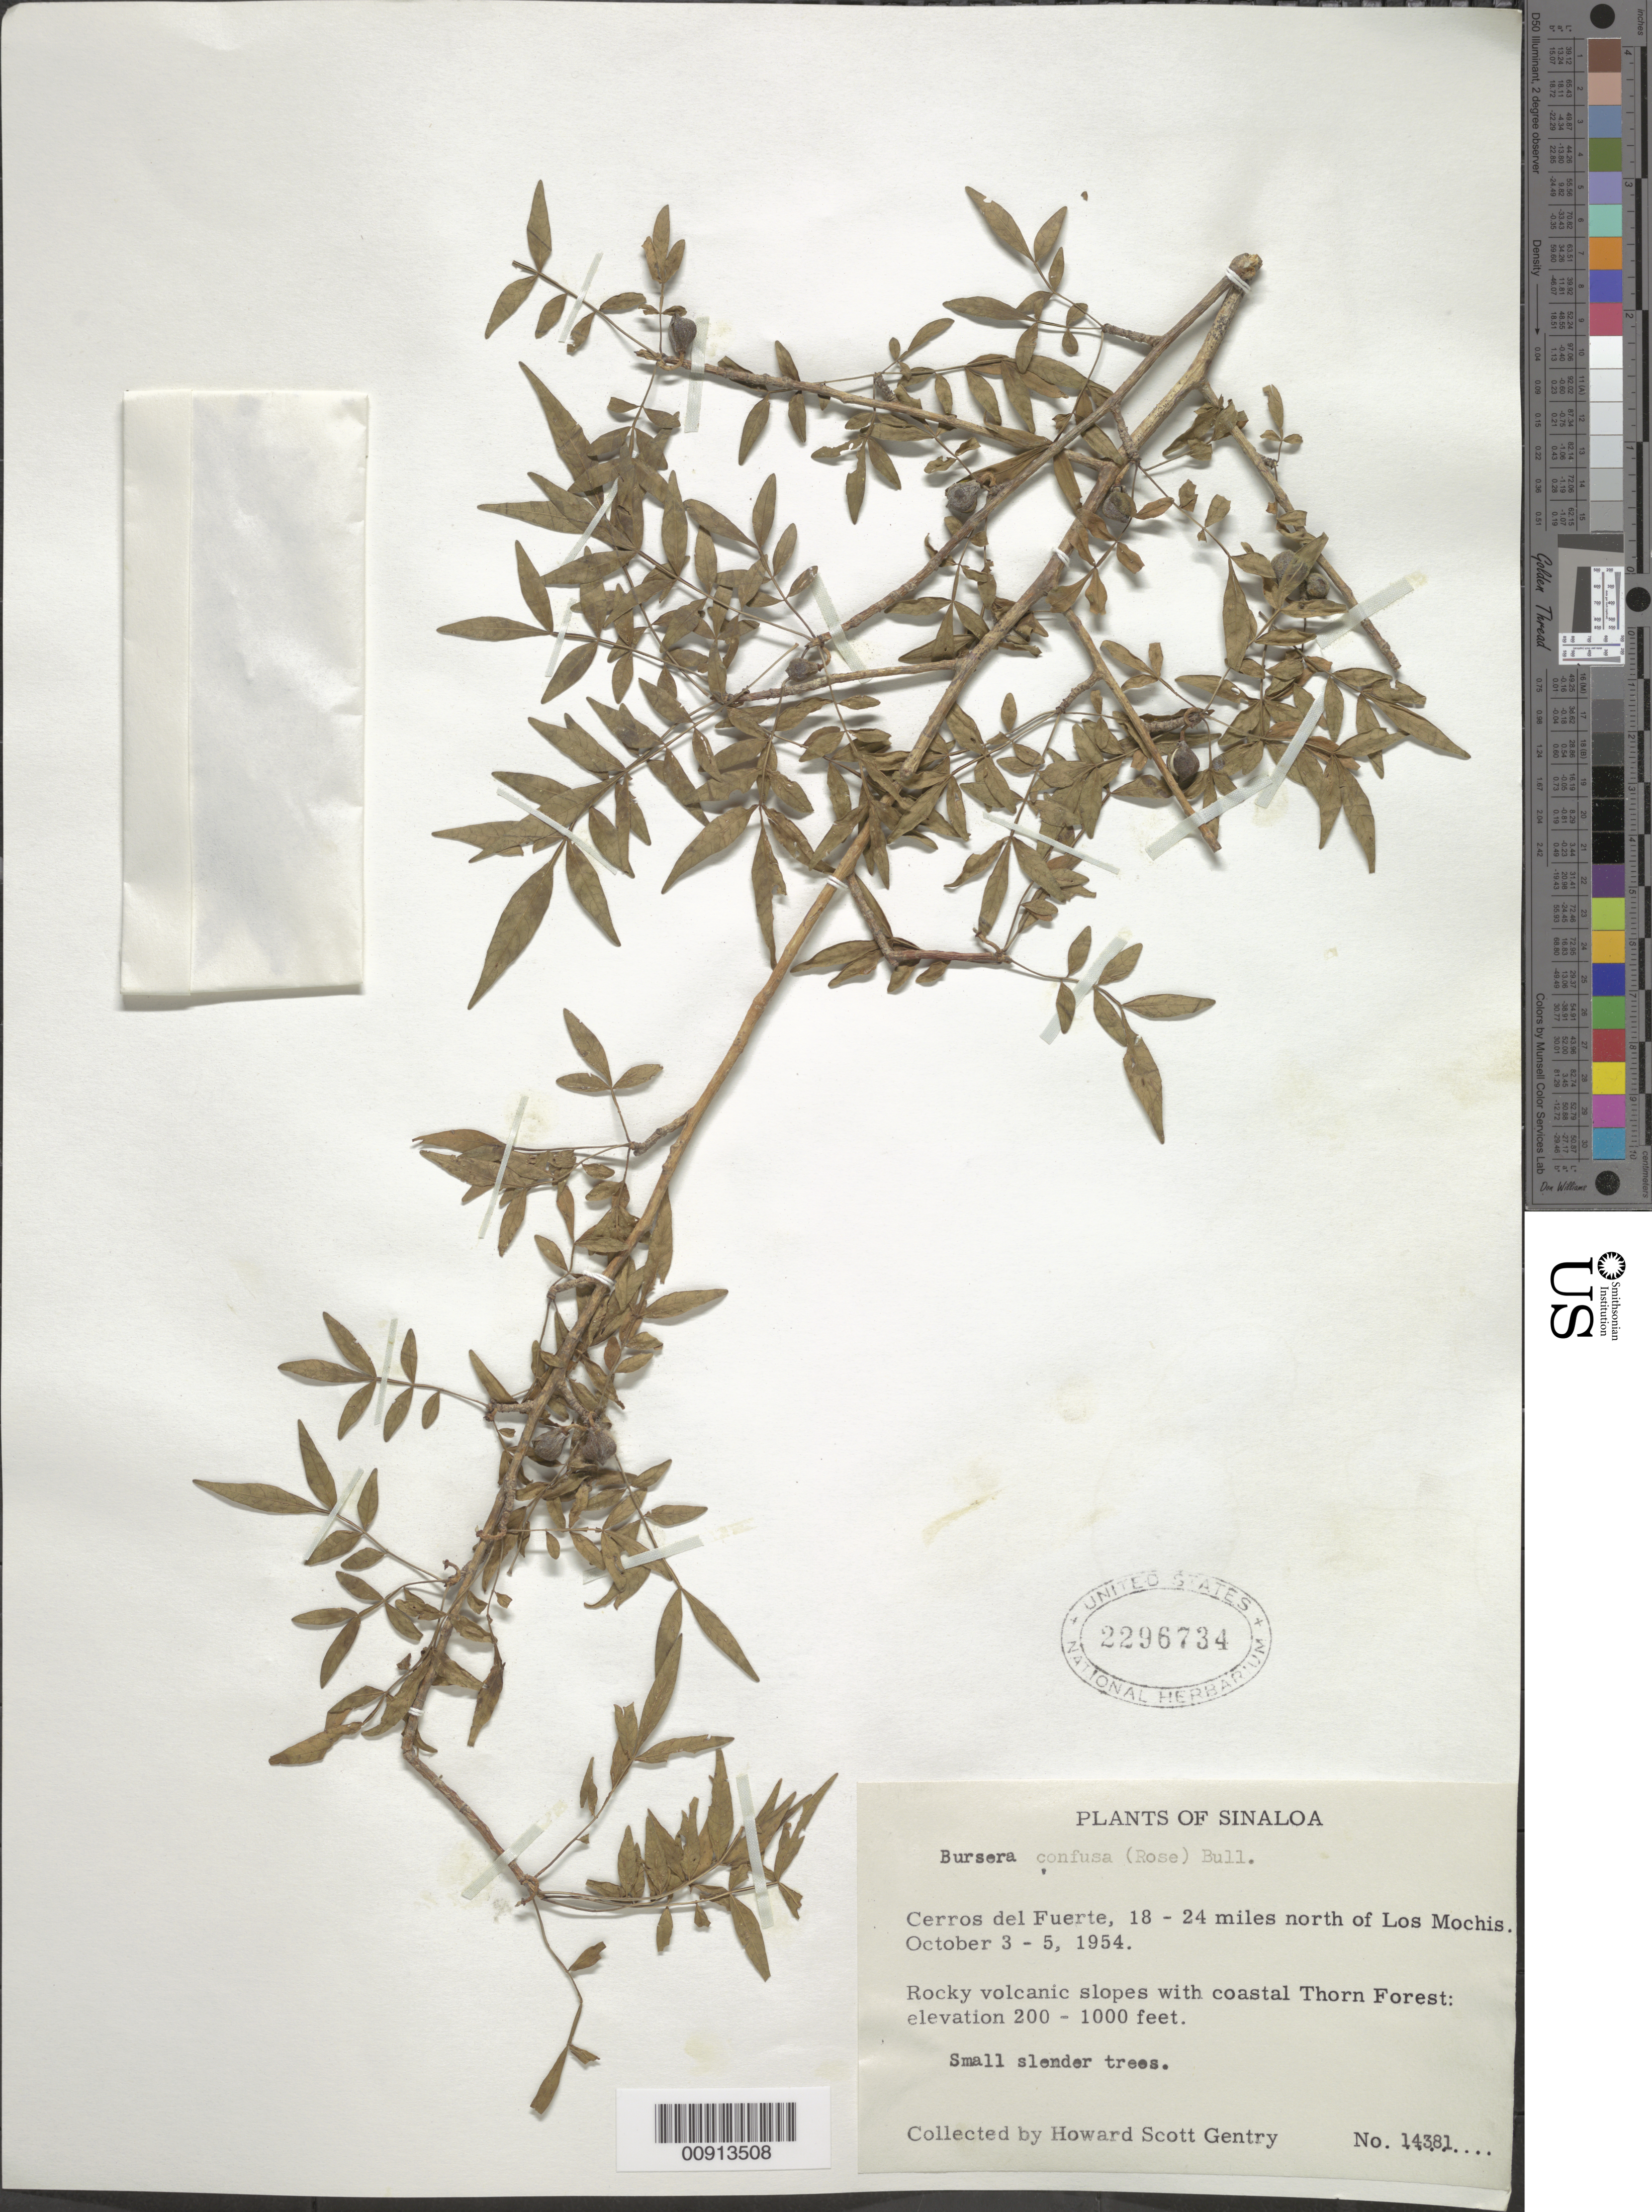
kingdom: Plantae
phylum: Tracheophyta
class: Magnoliopsida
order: Sapindales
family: Burseraceae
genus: Bursera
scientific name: Bursera fagaroides var. elongata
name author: (Kunth) Engl.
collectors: H. S. Gentry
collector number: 14381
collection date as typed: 03 Oct 1954 to 05 Oct 1954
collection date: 1954-10-03/1954-10-05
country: Mexico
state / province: Sinaloa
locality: Cerros del Fuerte, 18-24 miles north of Los Mochis, Sinaloa.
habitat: Rocky volcanic slopes with coastal Thorn Forest.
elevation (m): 61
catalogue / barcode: US 2296734